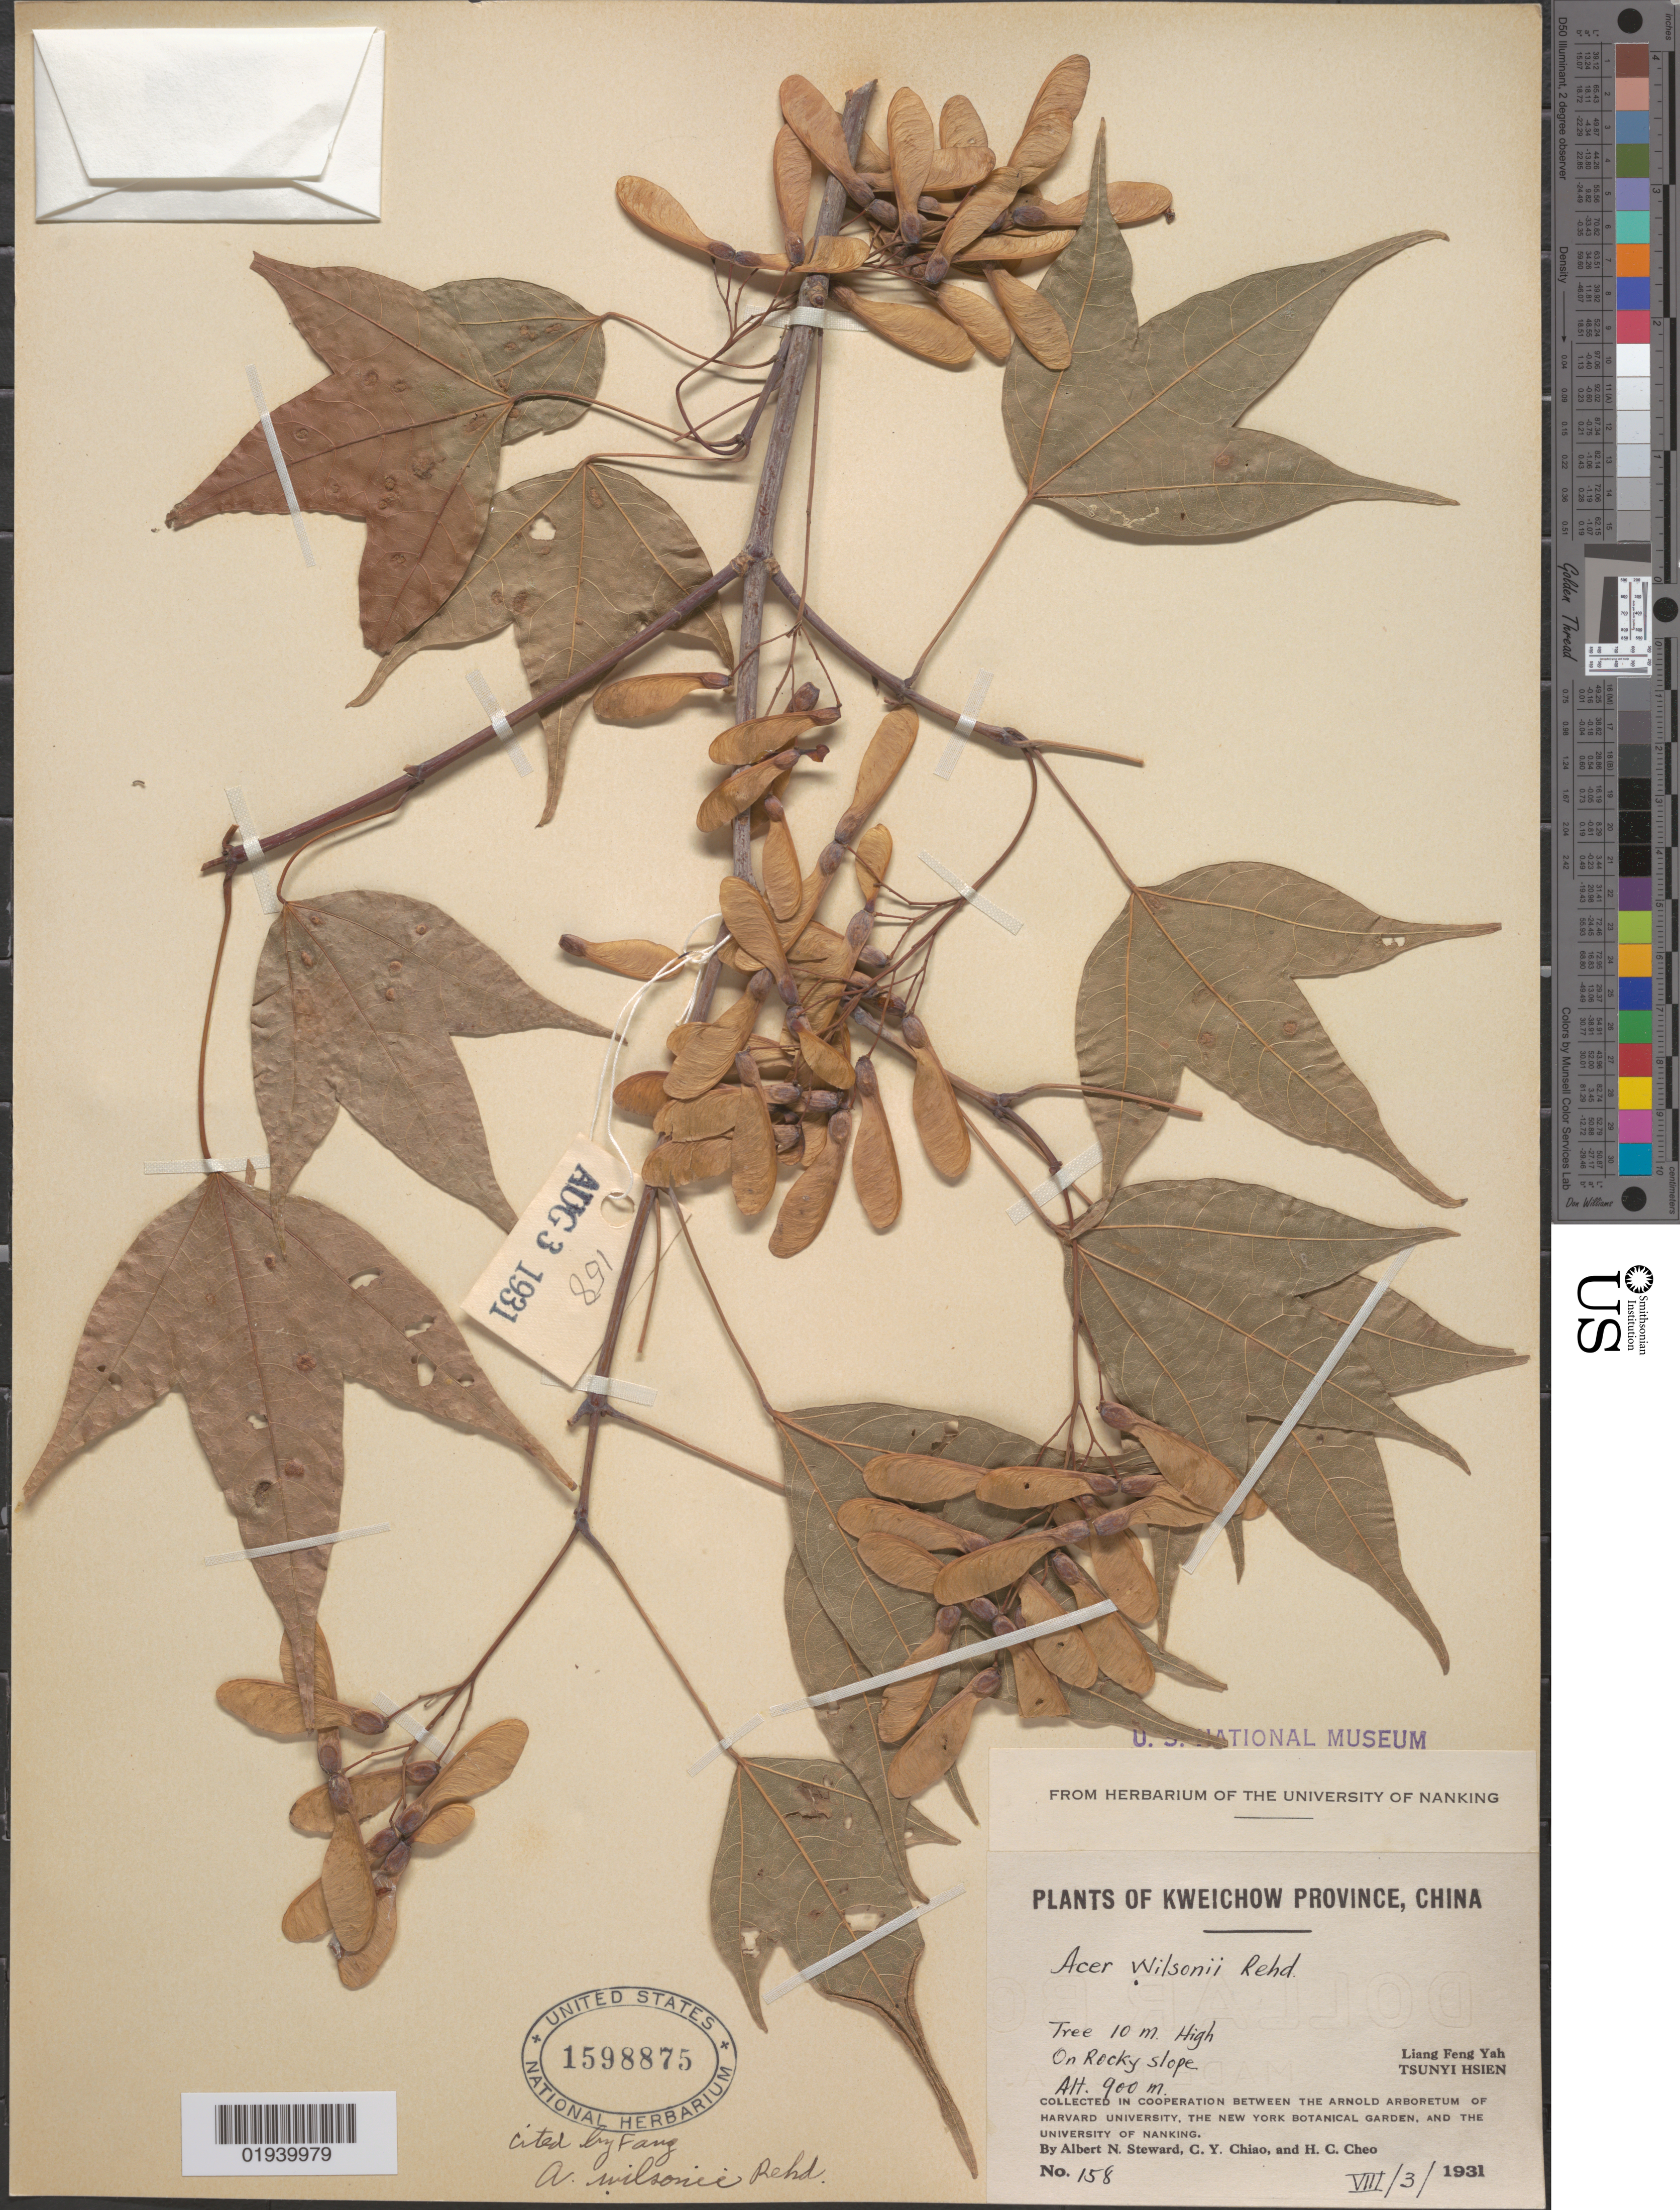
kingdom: Plantae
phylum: Tracheophyta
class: Magnoliopsida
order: Sapindales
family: Sapindaceae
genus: Acer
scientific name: Acer wilsonii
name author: Rehder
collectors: A. Steward, C. Y. Chiao & H. Cheo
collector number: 158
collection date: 1931-08-03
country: China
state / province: Guizhou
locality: Kweichow [Guizhou], Liang Feng Yah,Tsunyi Hsien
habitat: On rocky slope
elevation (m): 900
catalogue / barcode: US 1598875